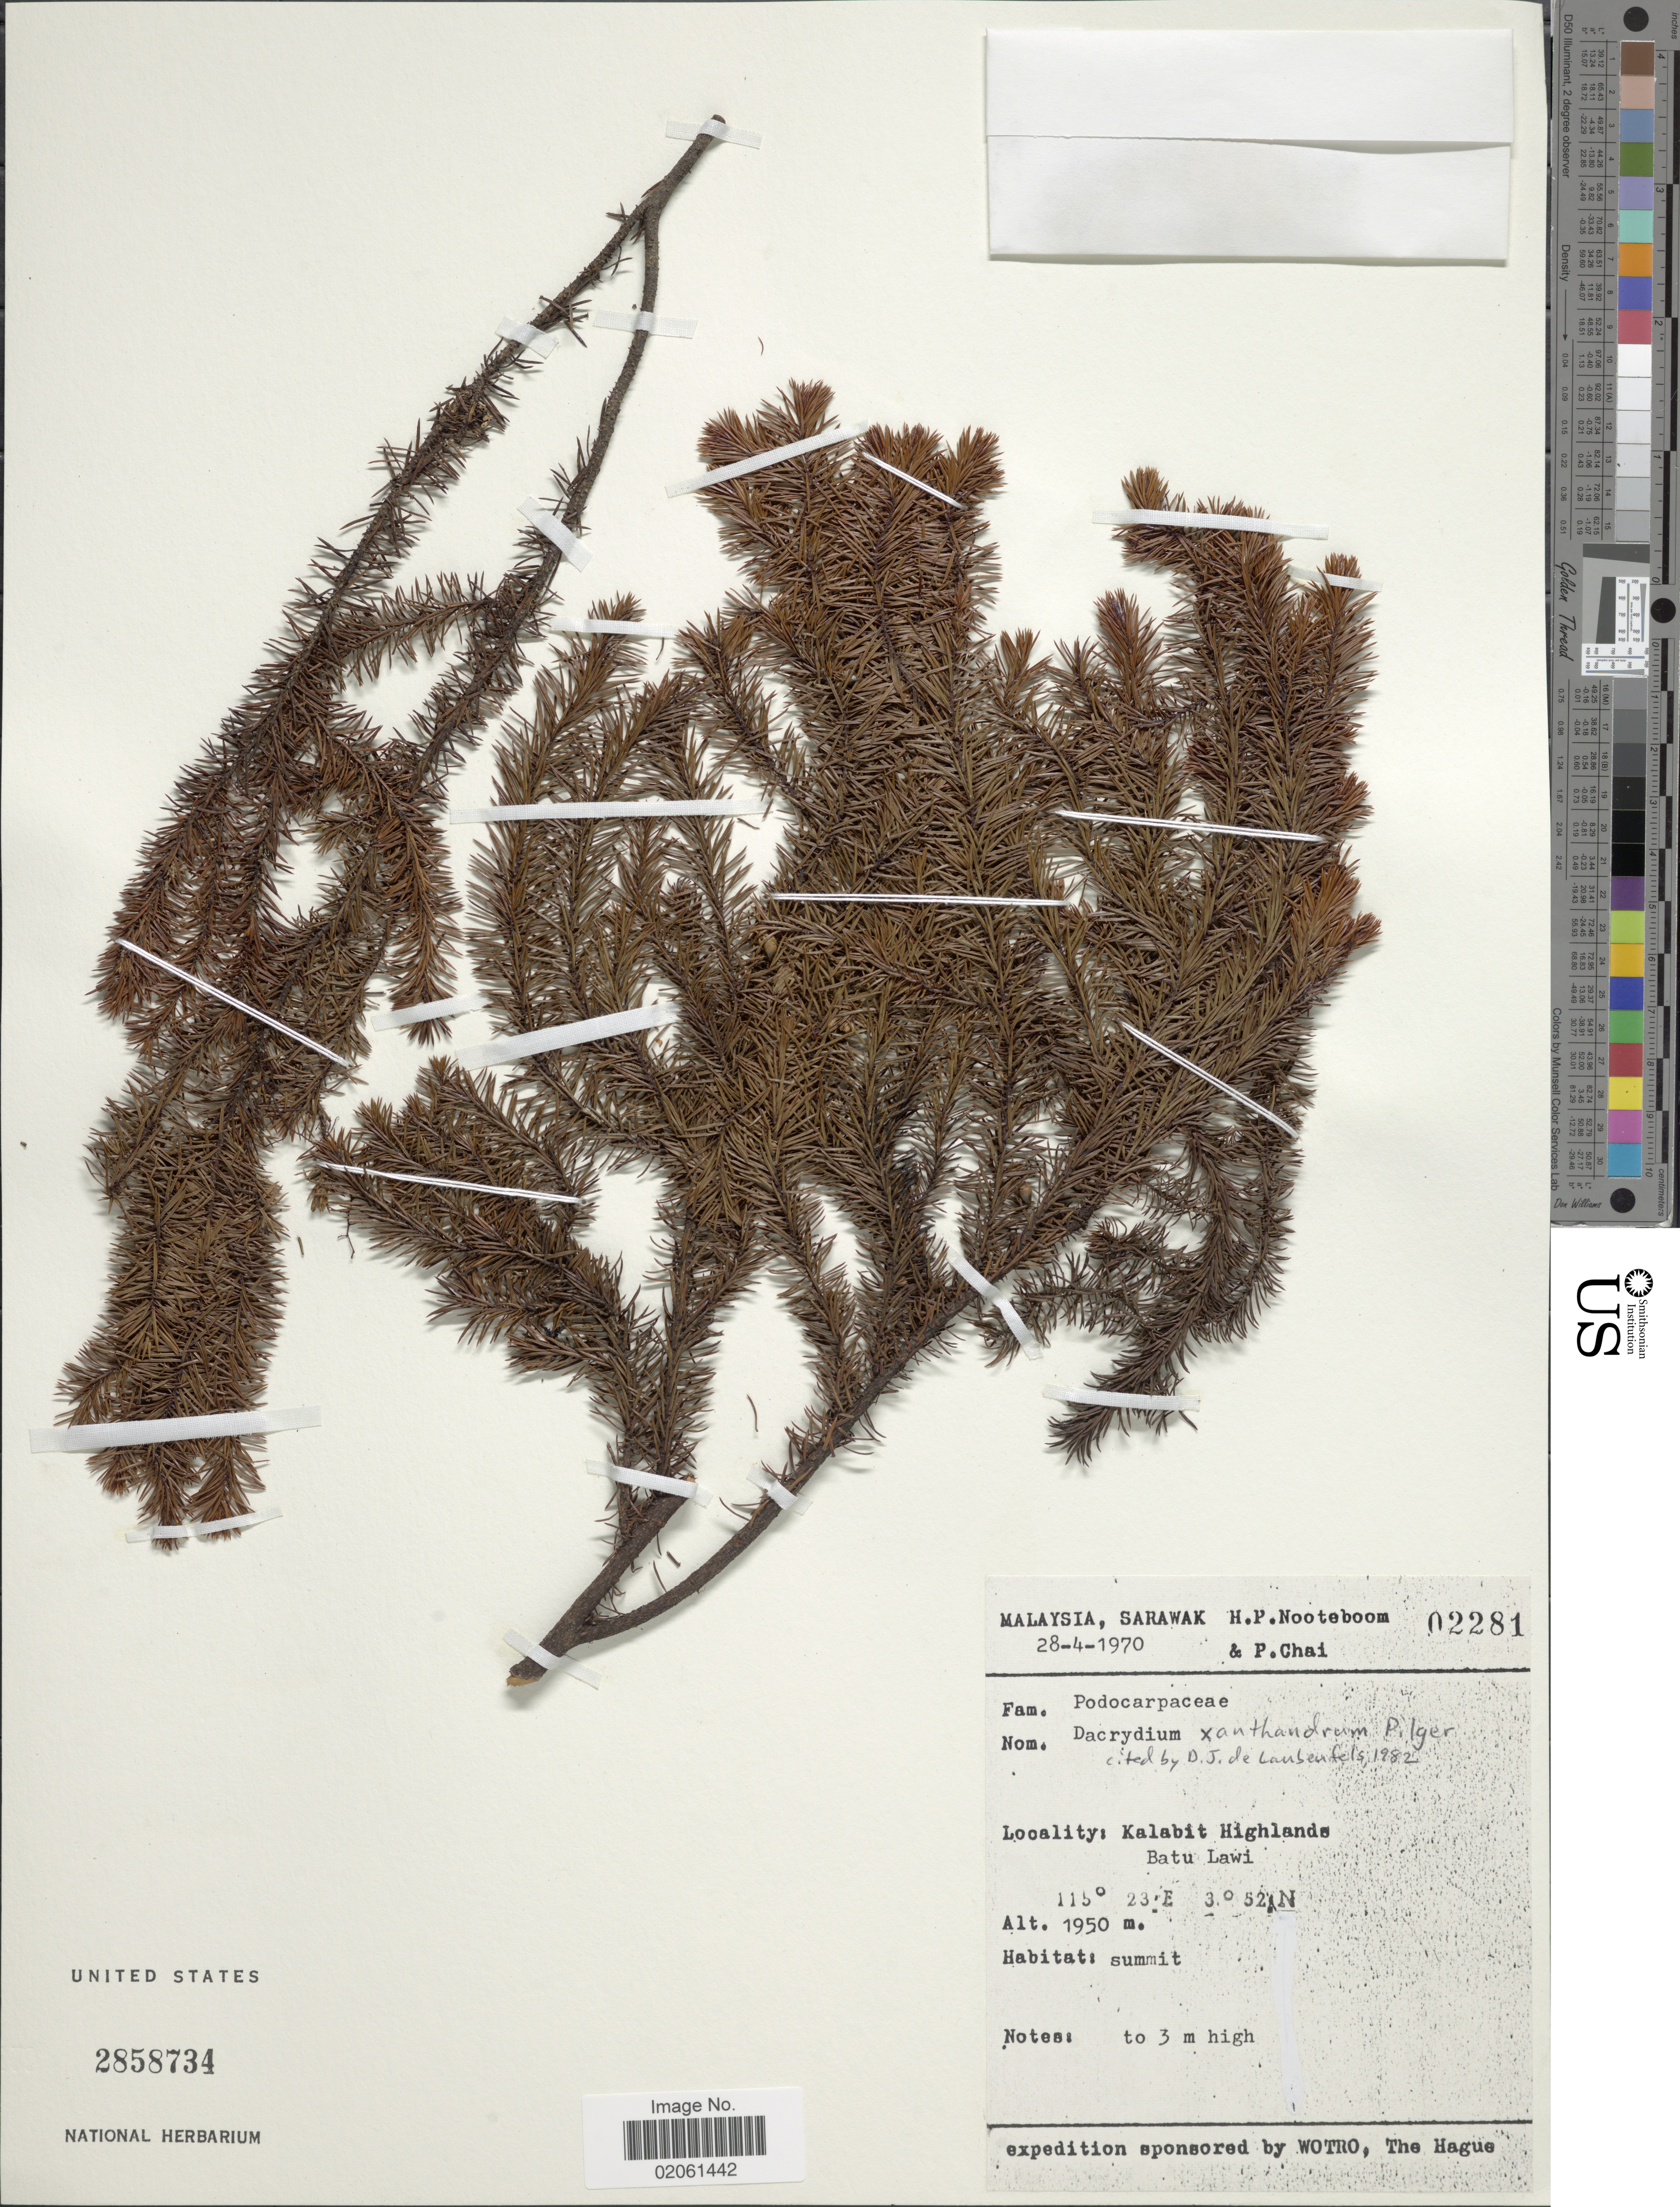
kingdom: Plantae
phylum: Tracheophyta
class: Pinopsida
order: Pinales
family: Podocarpaceae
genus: Dacrydium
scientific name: Dacrydium xanthandrum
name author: Pilg.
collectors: H. P. Nooteboom & P. Chai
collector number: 02281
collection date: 1970-04-28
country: Malaysia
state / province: Sarawak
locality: Kalabit Highlands, Batu Lawi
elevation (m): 1950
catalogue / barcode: US 2858734